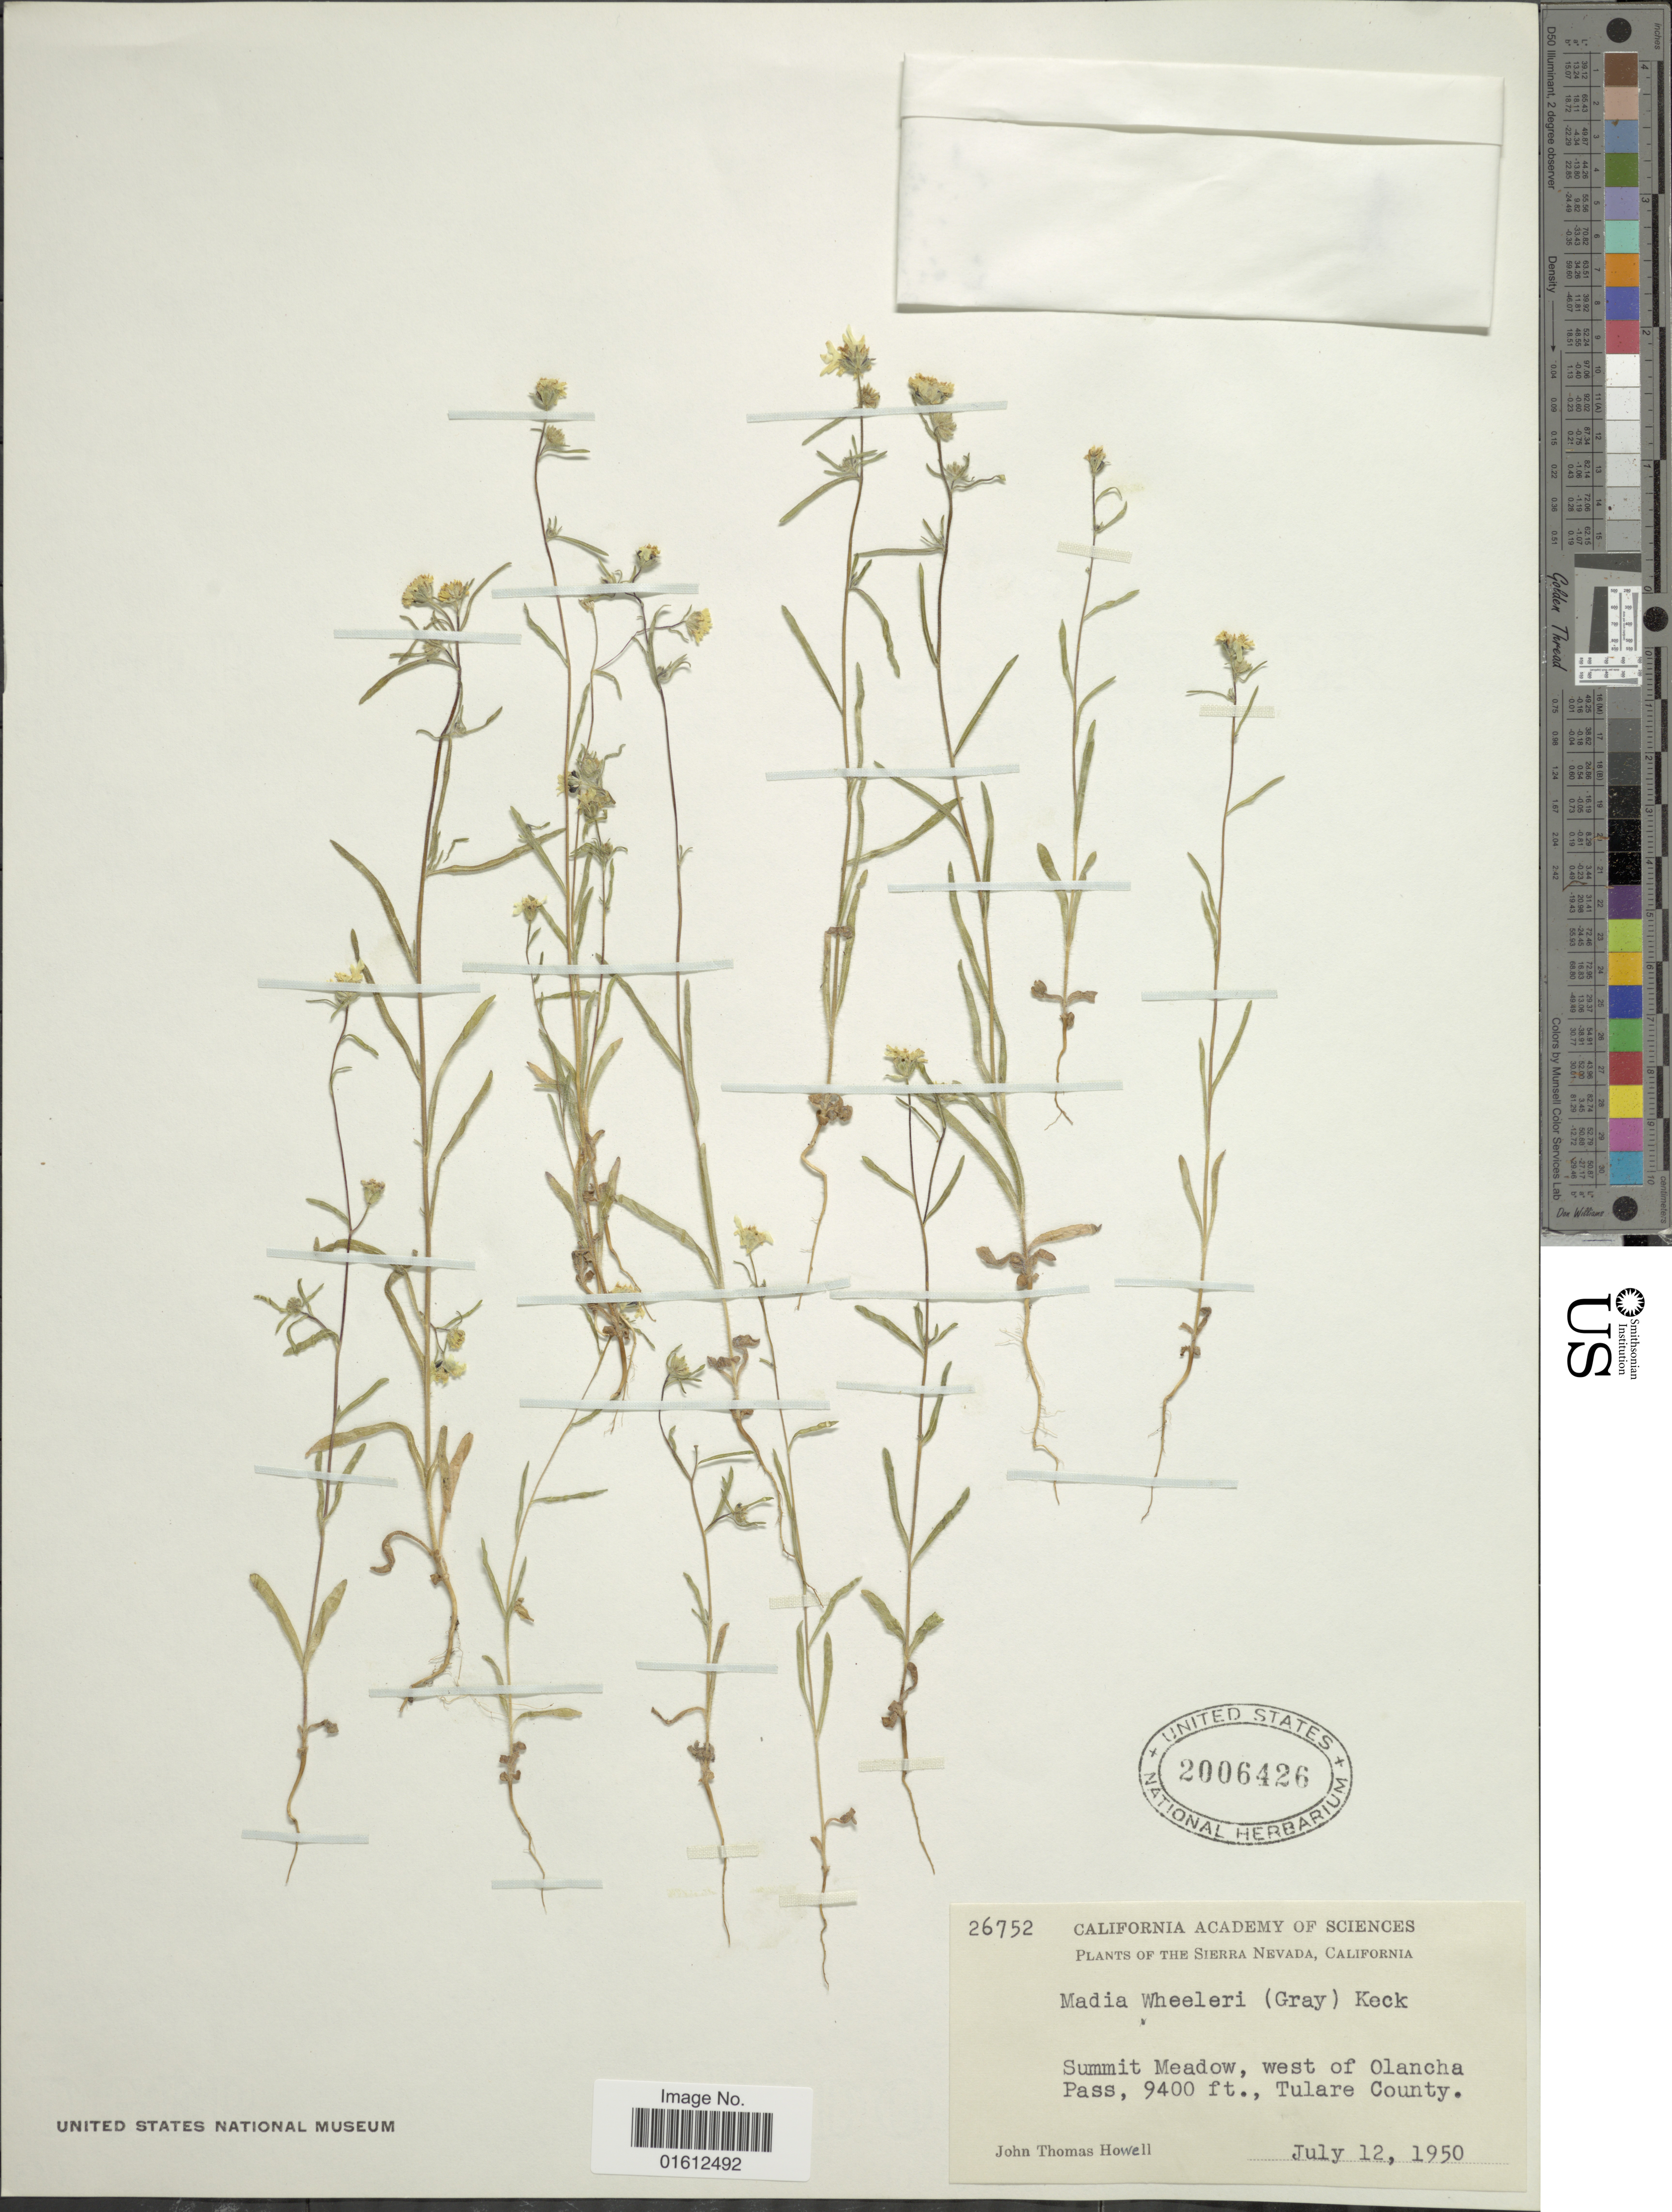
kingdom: Plantae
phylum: Tracheophyta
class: Magnoliopsida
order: Asterales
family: Asteraceae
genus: Madia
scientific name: Madia elegans subsp. wheeleri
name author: (A. Gray) D.D. Keck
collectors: J. T. Howell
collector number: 26752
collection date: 1950-07-12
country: United States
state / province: California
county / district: Tulare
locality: Sierra Nevada. Summit Meadow, west of Olancha Pass, Tulare County.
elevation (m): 2865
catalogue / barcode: US 2006426